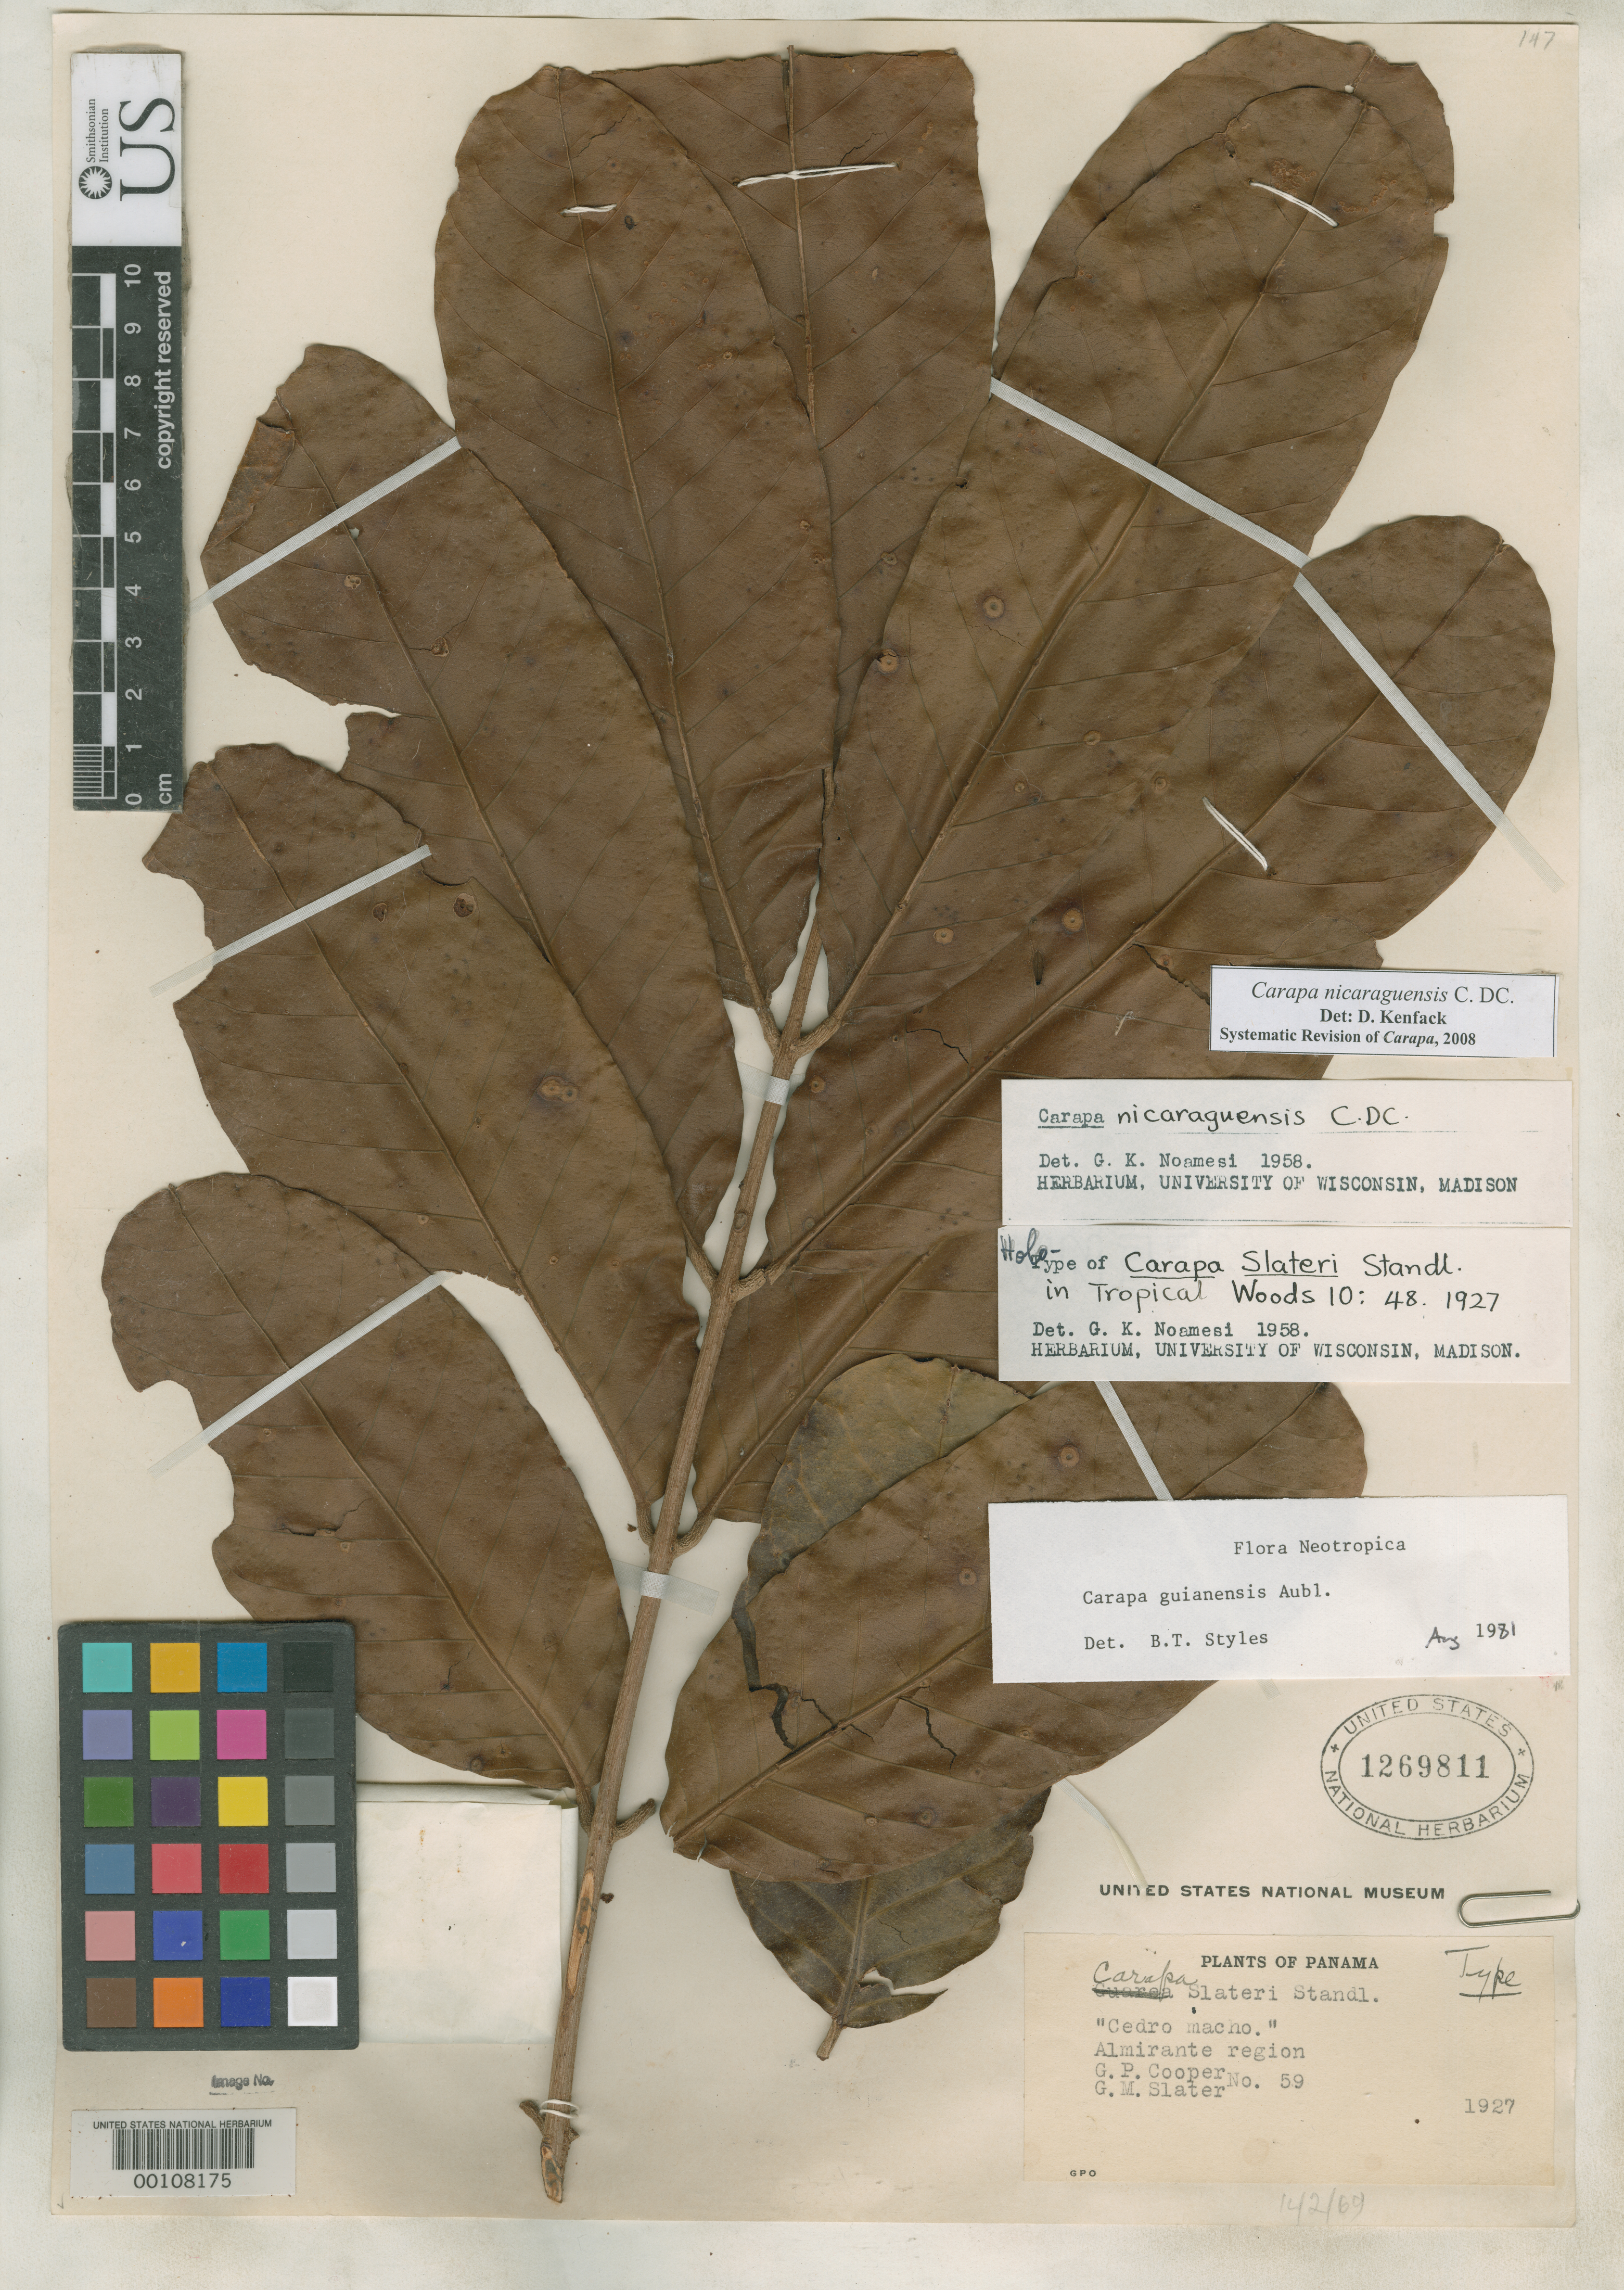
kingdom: Plantae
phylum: Tracheophyta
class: Magnoliopsida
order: Sapindales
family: Meliaceae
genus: Carapa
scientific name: Carapa slateri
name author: Standl.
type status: Holotype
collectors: G. Cooper & G. Slater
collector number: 59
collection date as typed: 1927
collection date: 1927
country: Panama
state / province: Bocas del Toro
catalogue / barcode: US 1269811